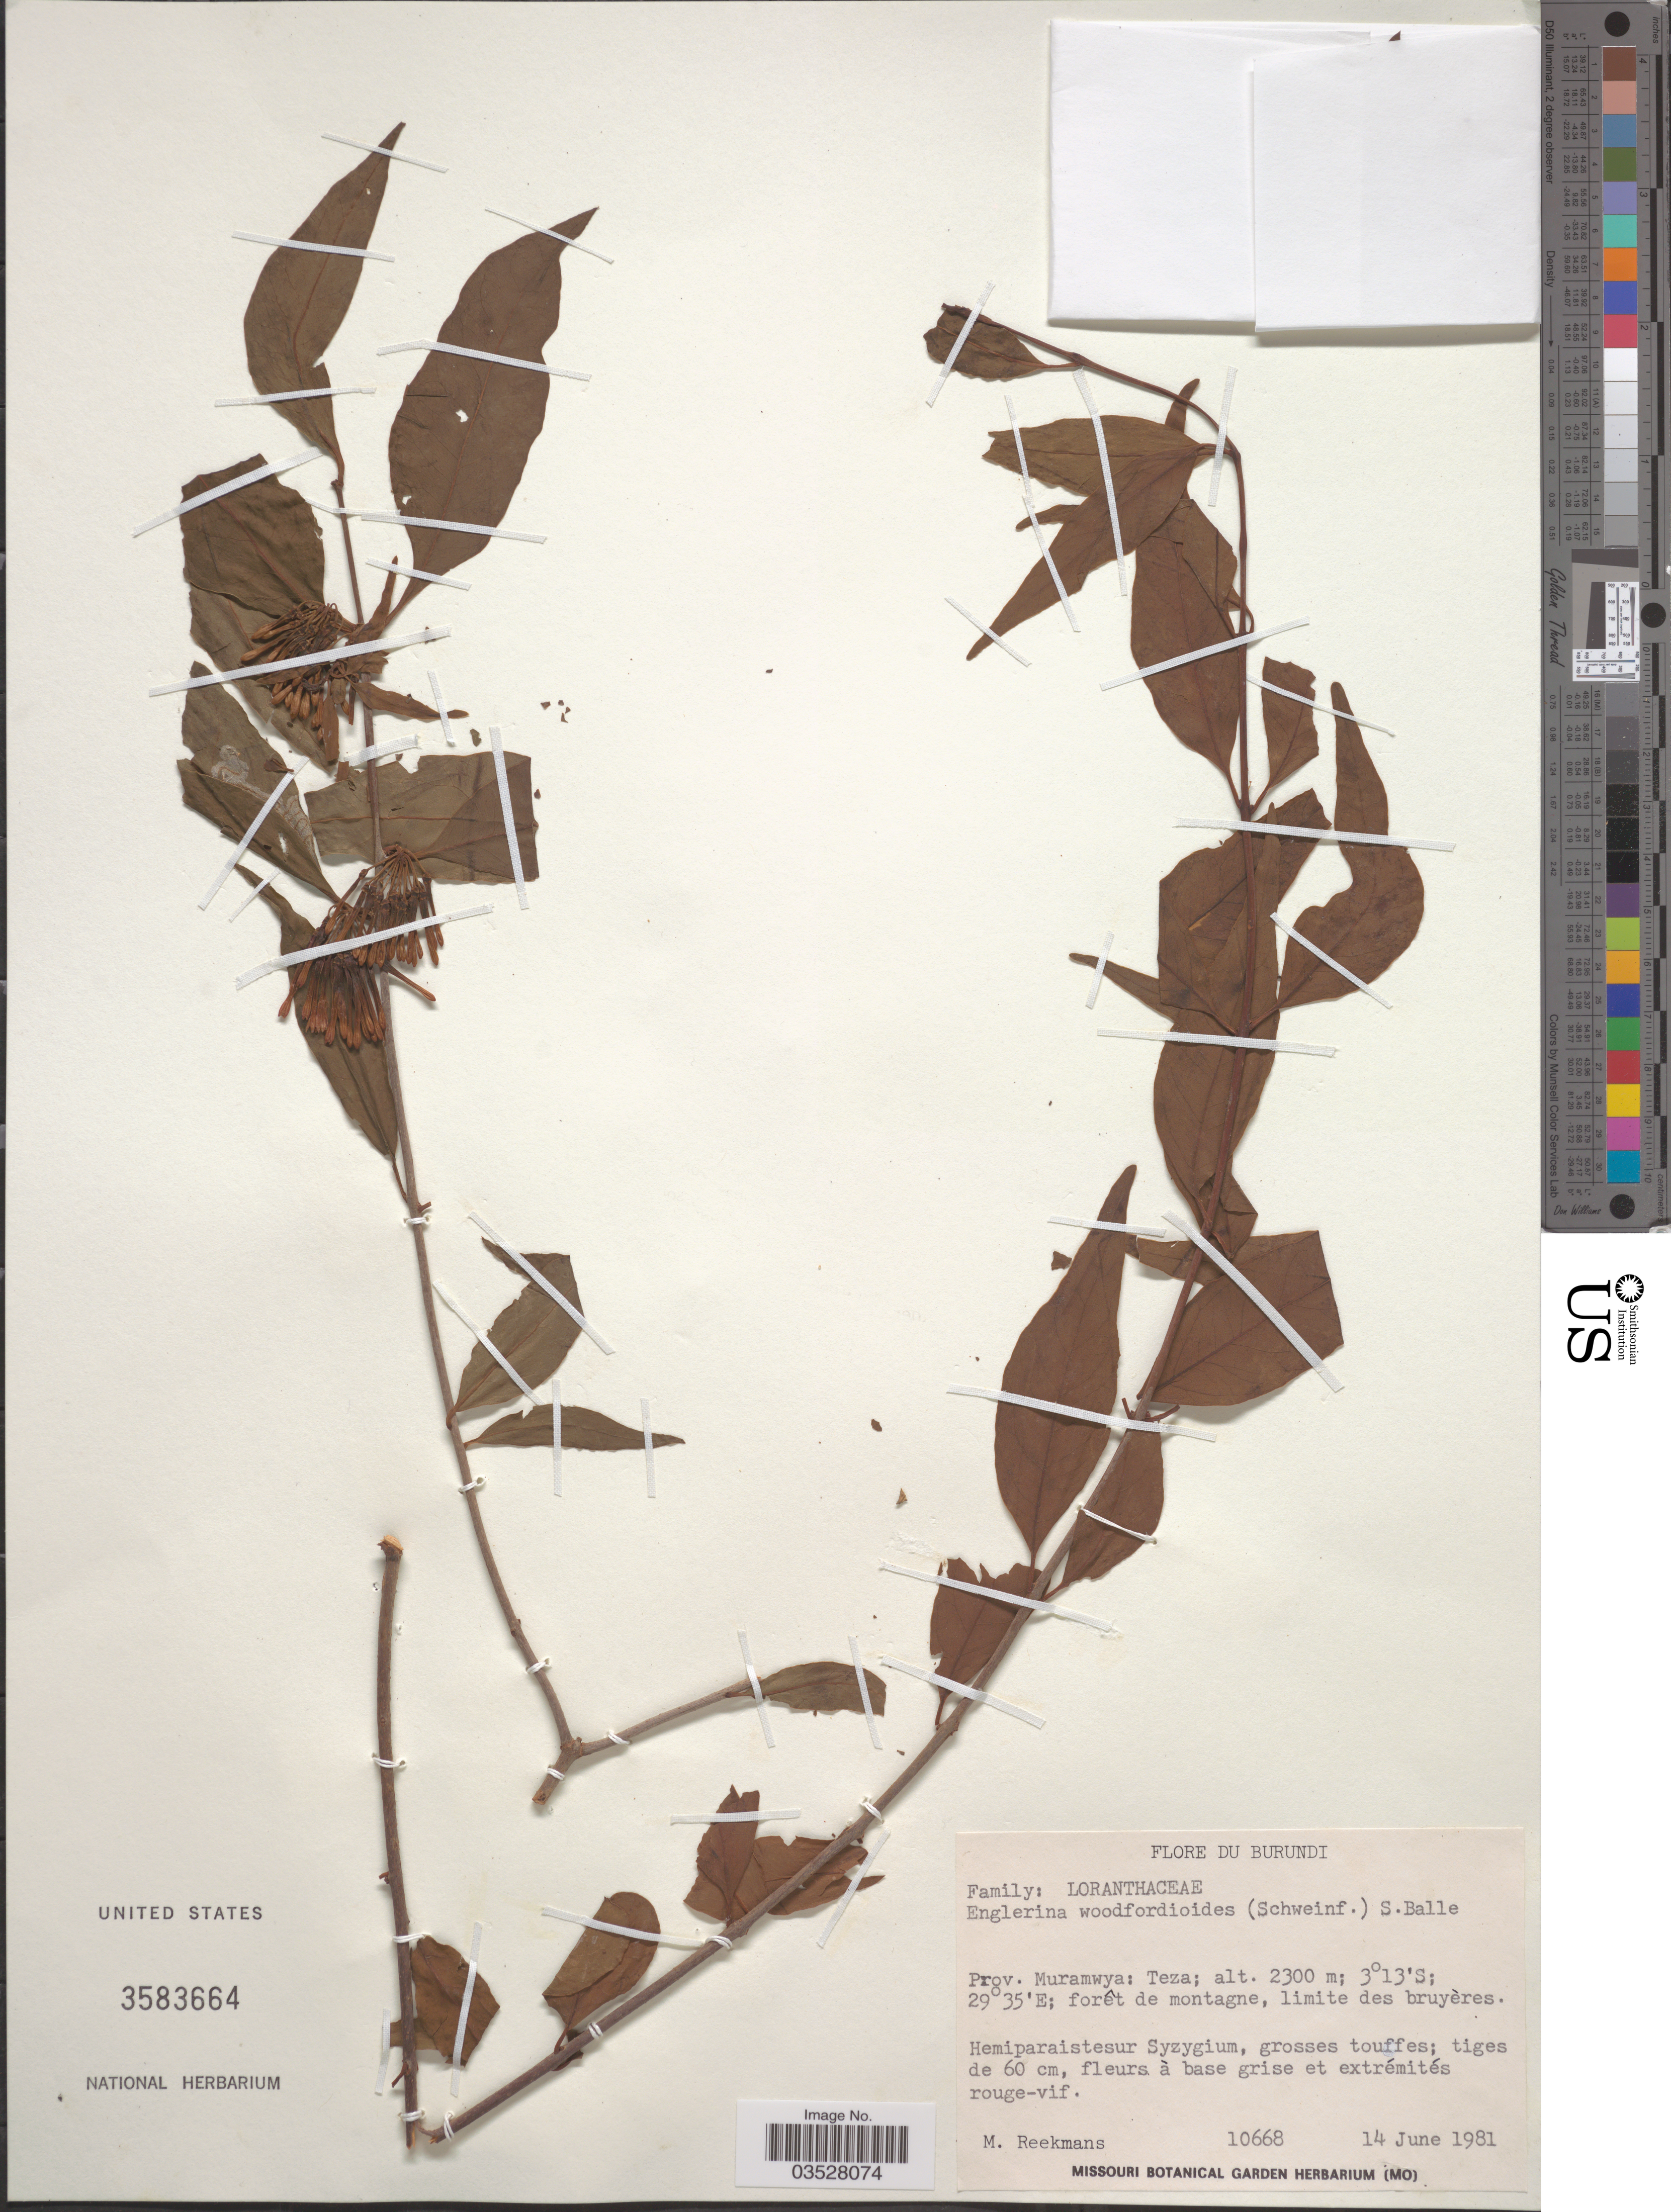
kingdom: Plantae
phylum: Tracheophyta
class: Magnoliopsida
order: Santalales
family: Loranthaceae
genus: Englerina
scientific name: Englerina woodfordioides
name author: Singler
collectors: M. Reekmans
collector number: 10668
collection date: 1981-06-14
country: Burundi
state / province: Muramvya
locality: Teza.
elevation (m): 2300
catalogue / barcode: US 3583664